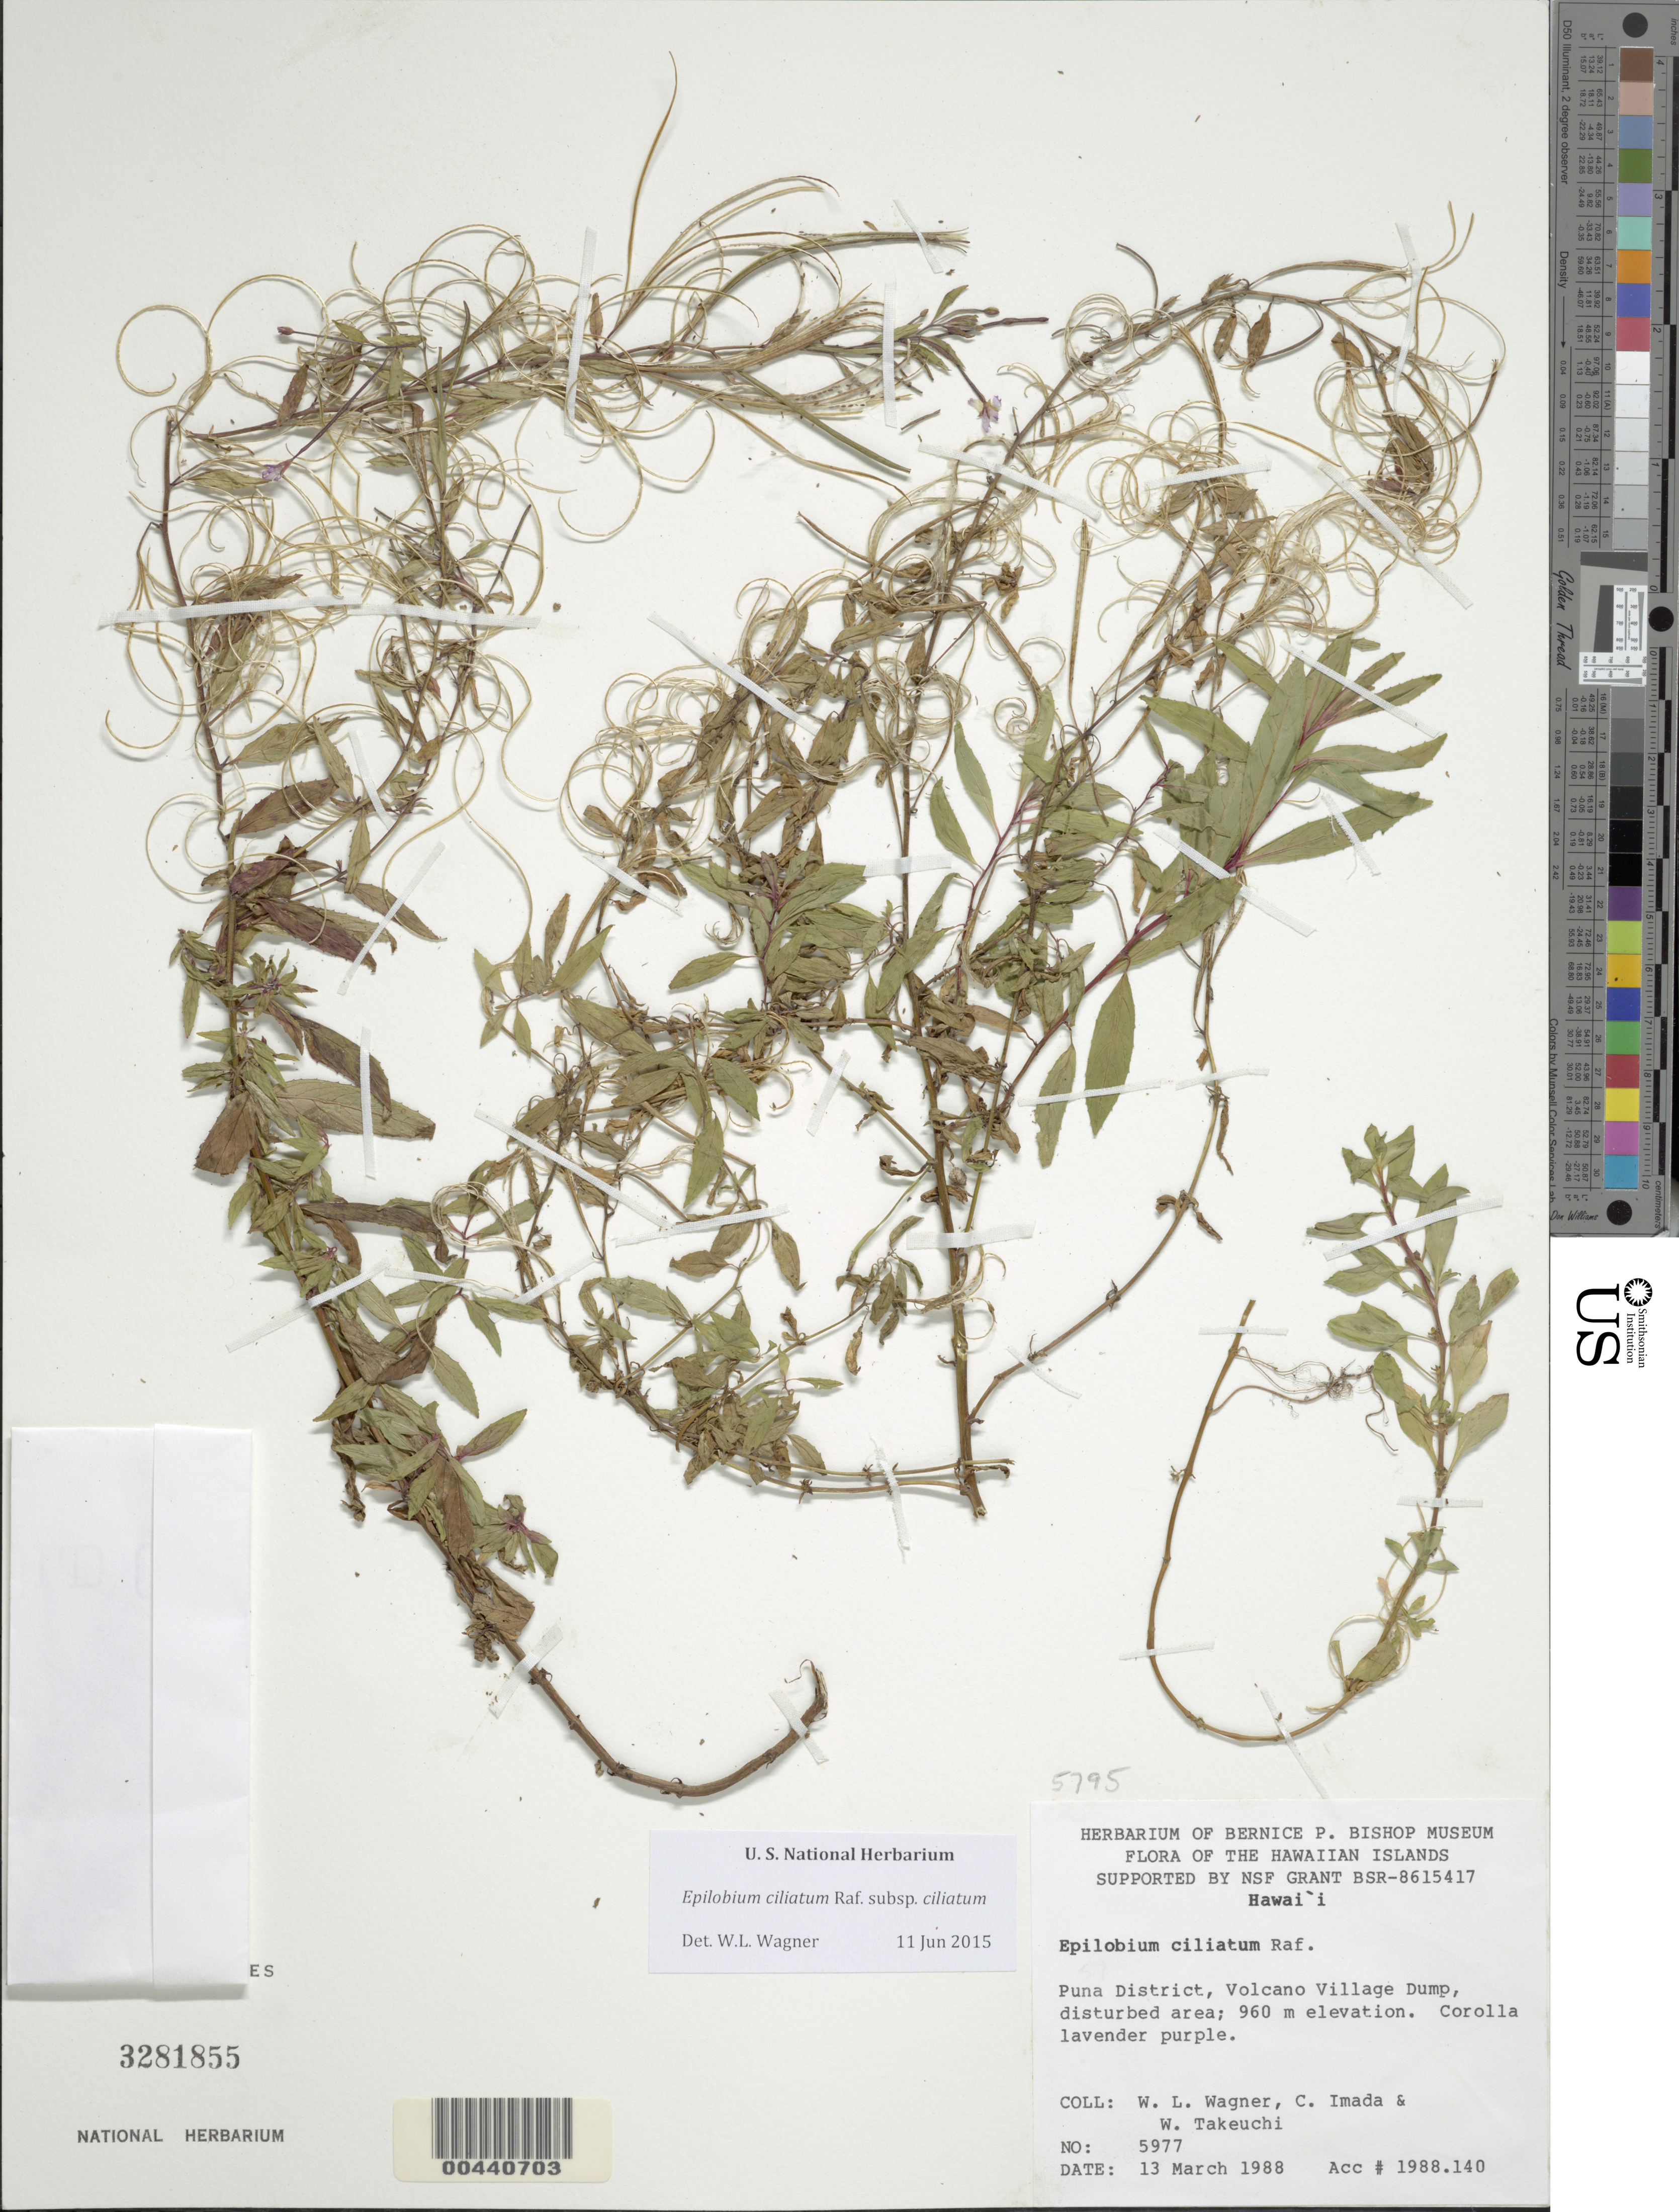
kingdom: Plantae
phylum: Tracheophyta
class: Magnoliopsida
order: Myrtales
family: Onagraceae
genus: Epilobium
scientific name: Epilobium ciliatum subsp. ciliatum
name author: Raf.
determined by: Wagner, W. L., (BOT), Smithsonian Institution - National Museum of Natural History (UNITED STATES)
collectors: W. L. Wagner, C. Imada & W. N. Takeuchi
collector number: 5977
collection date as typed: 13 Mar 1988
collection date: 1988-03-13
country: United States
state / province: Hawaii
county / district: Hawaii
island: Hawaii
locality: Puna District, Volcano Village Dump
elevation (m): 960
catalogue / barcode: US 3281855